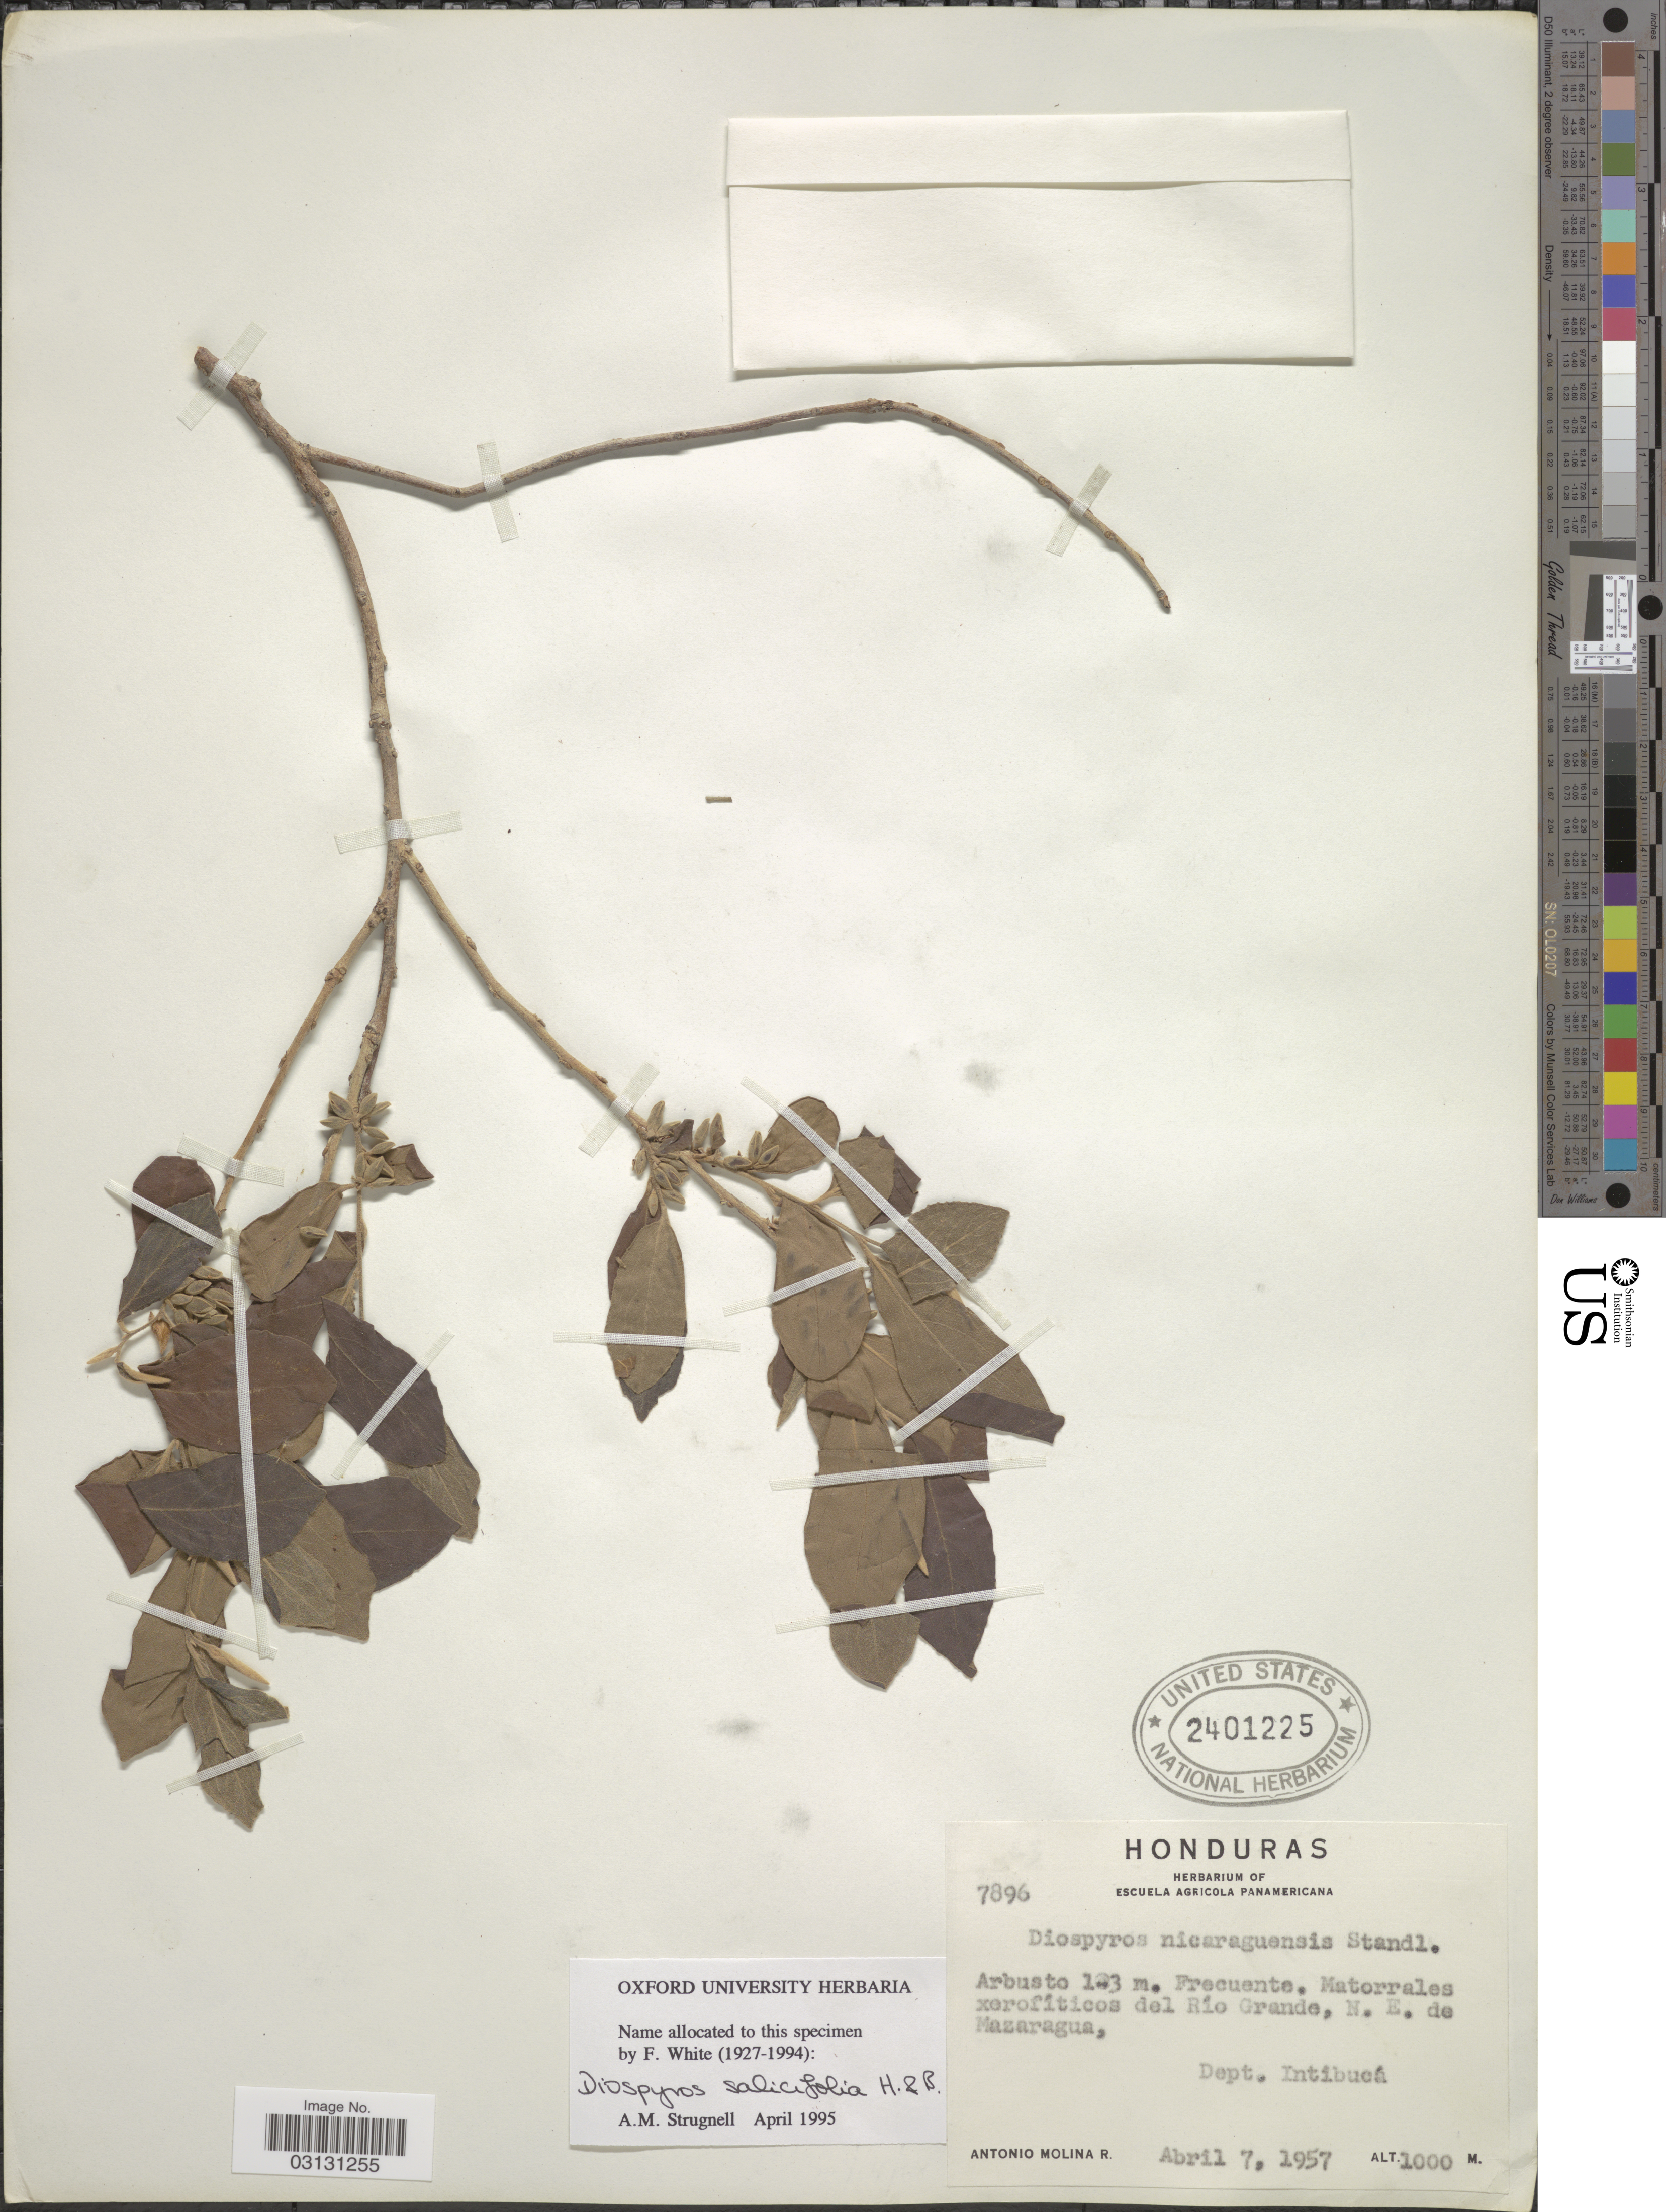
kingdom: Plantae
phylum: Tracheophyta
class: Magnoliopsida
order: Ericales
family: Ebenaceae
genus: Diospyros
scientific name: Diospyros salicifolia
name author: Humb. & Bonpl. ex Willd.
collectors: A. Molina R.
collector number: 7896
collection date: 1957-04-07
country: Honduras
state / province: Intibuca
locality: Matorrales xerofíticos del Río Grande, N.E. de Mazaragua, Dept. Intibucá.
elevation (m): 1000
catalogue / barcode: US 2401225